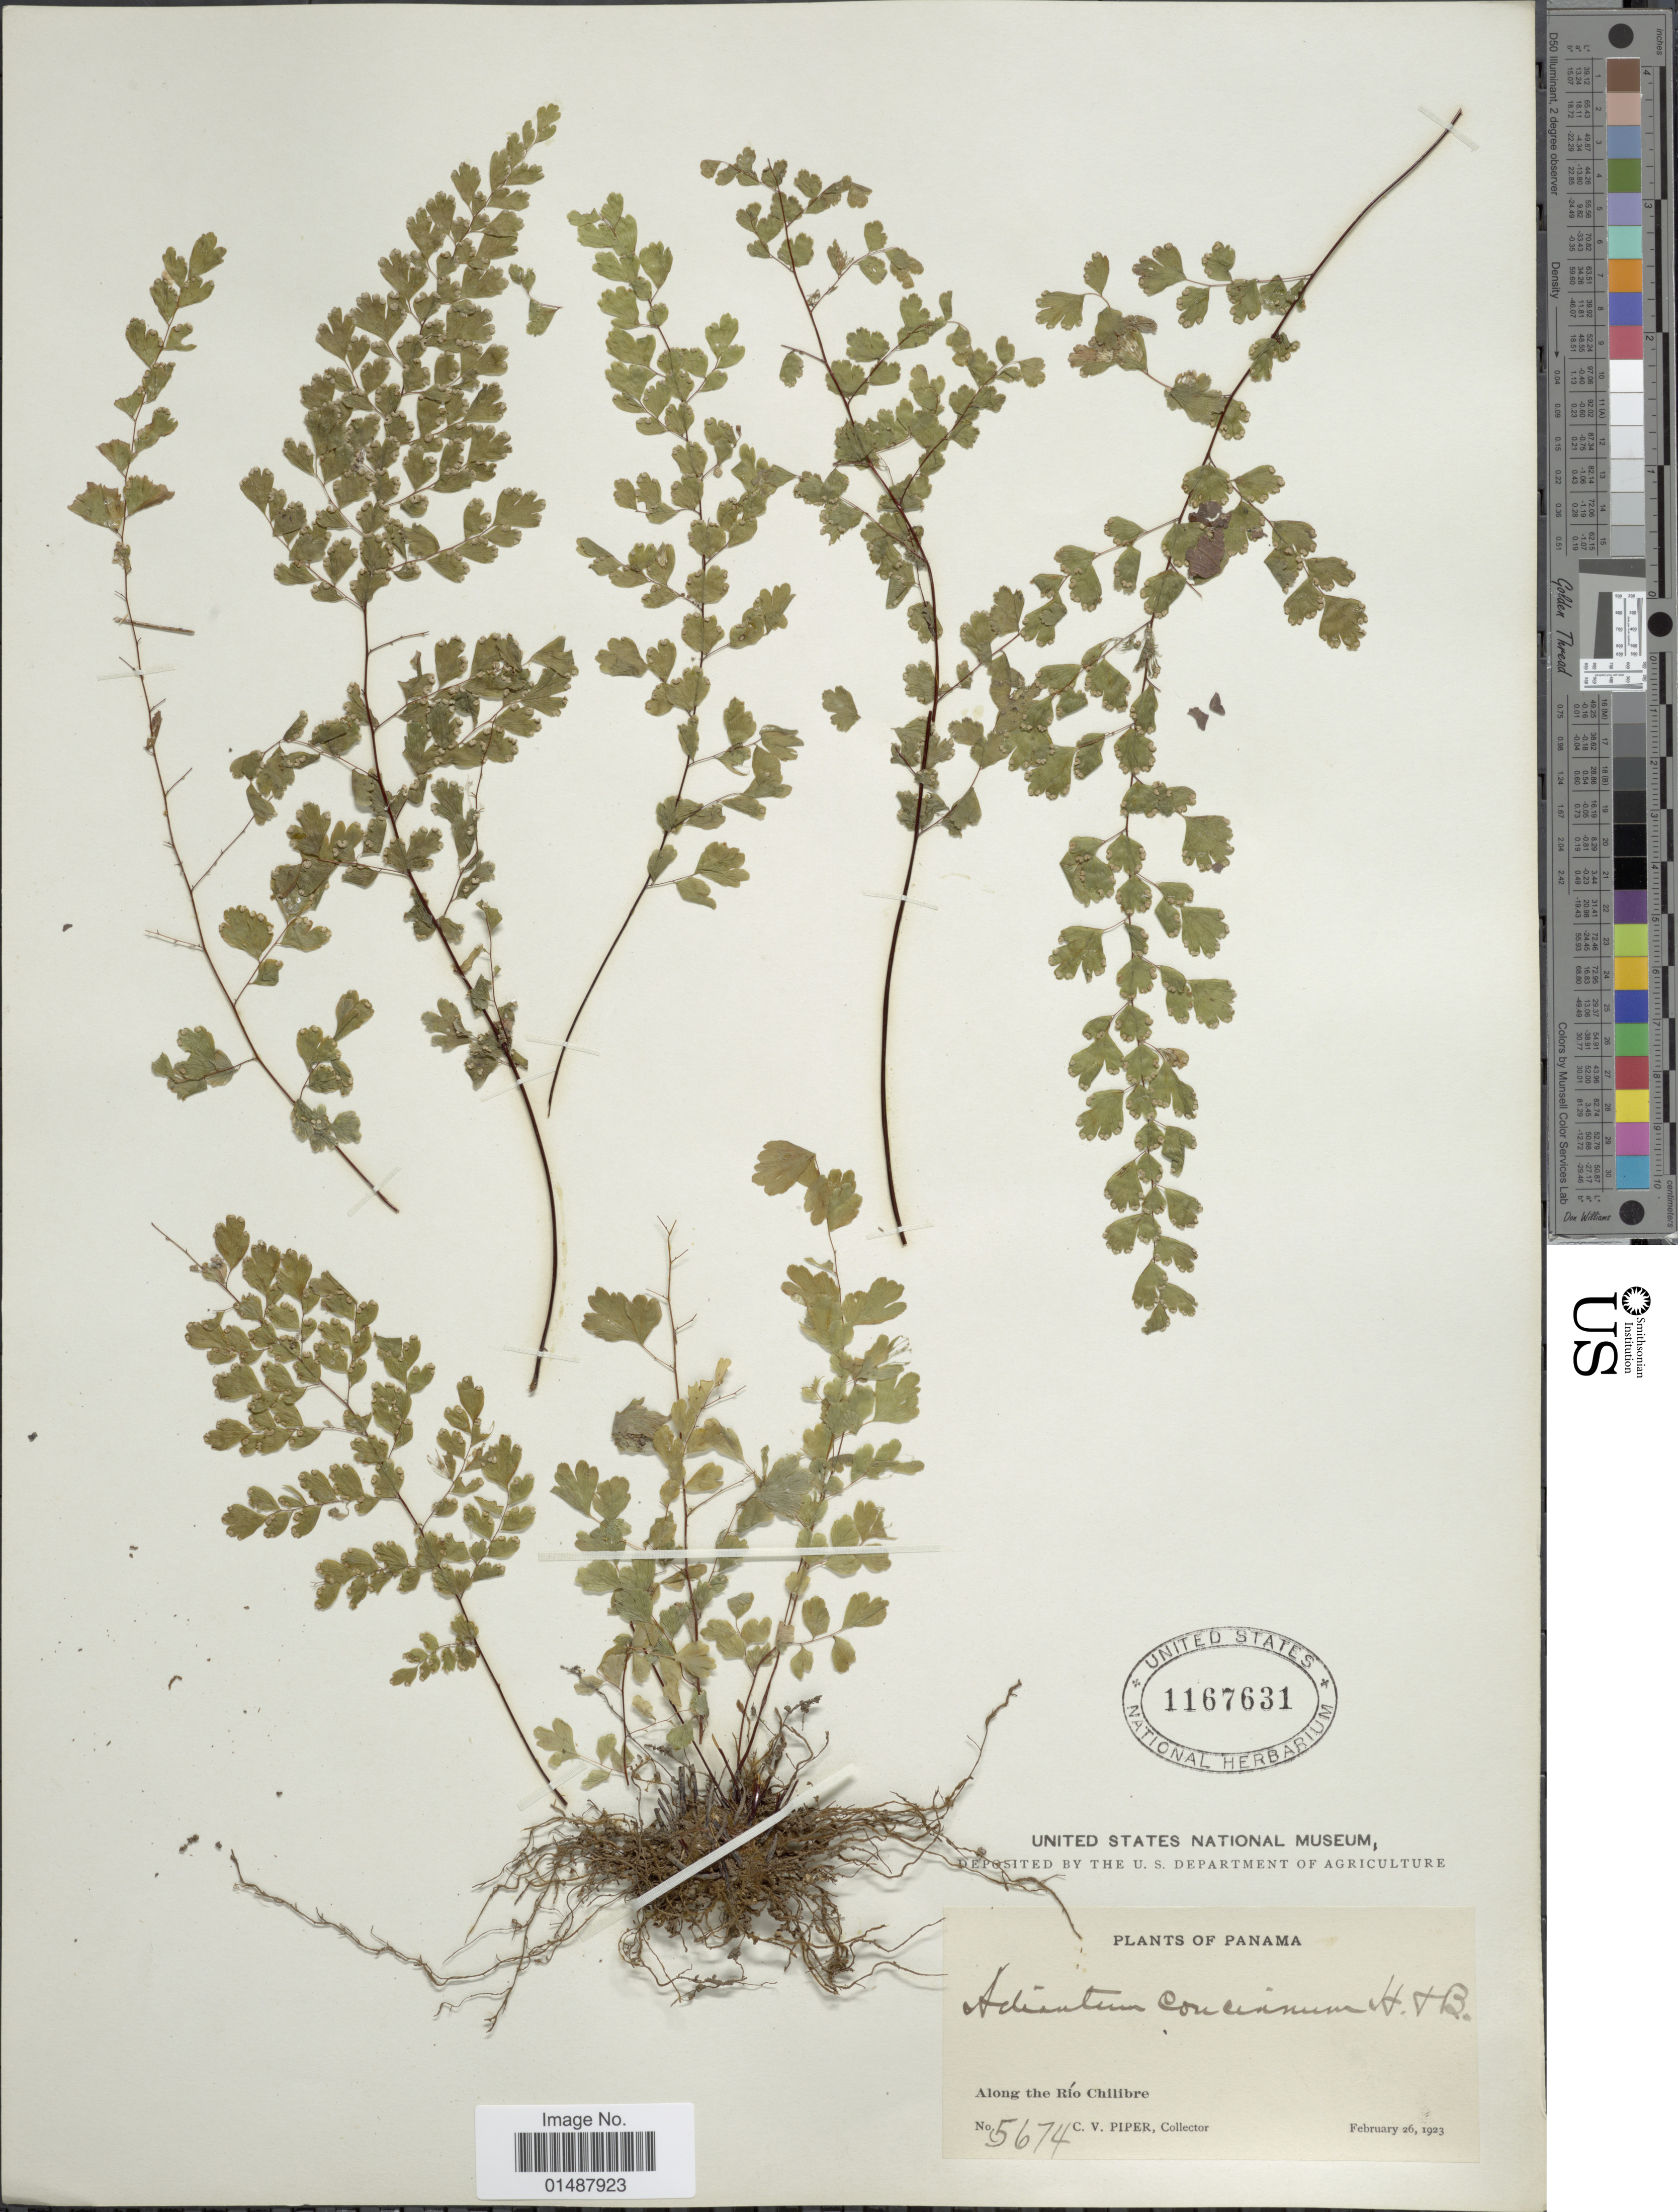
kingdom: Plantae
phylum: Tracheophyta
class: Polypodiopsida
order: Polypodiales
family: Pteridaceae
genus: Adiantum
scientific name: Adiantum concinnum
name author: Humb. & Bonpl. ex Willd.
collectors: C. V. Piper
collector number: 5674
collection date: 1923-02-26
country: Panama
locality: Along the Rio Chilibre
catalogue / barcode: US 1167631